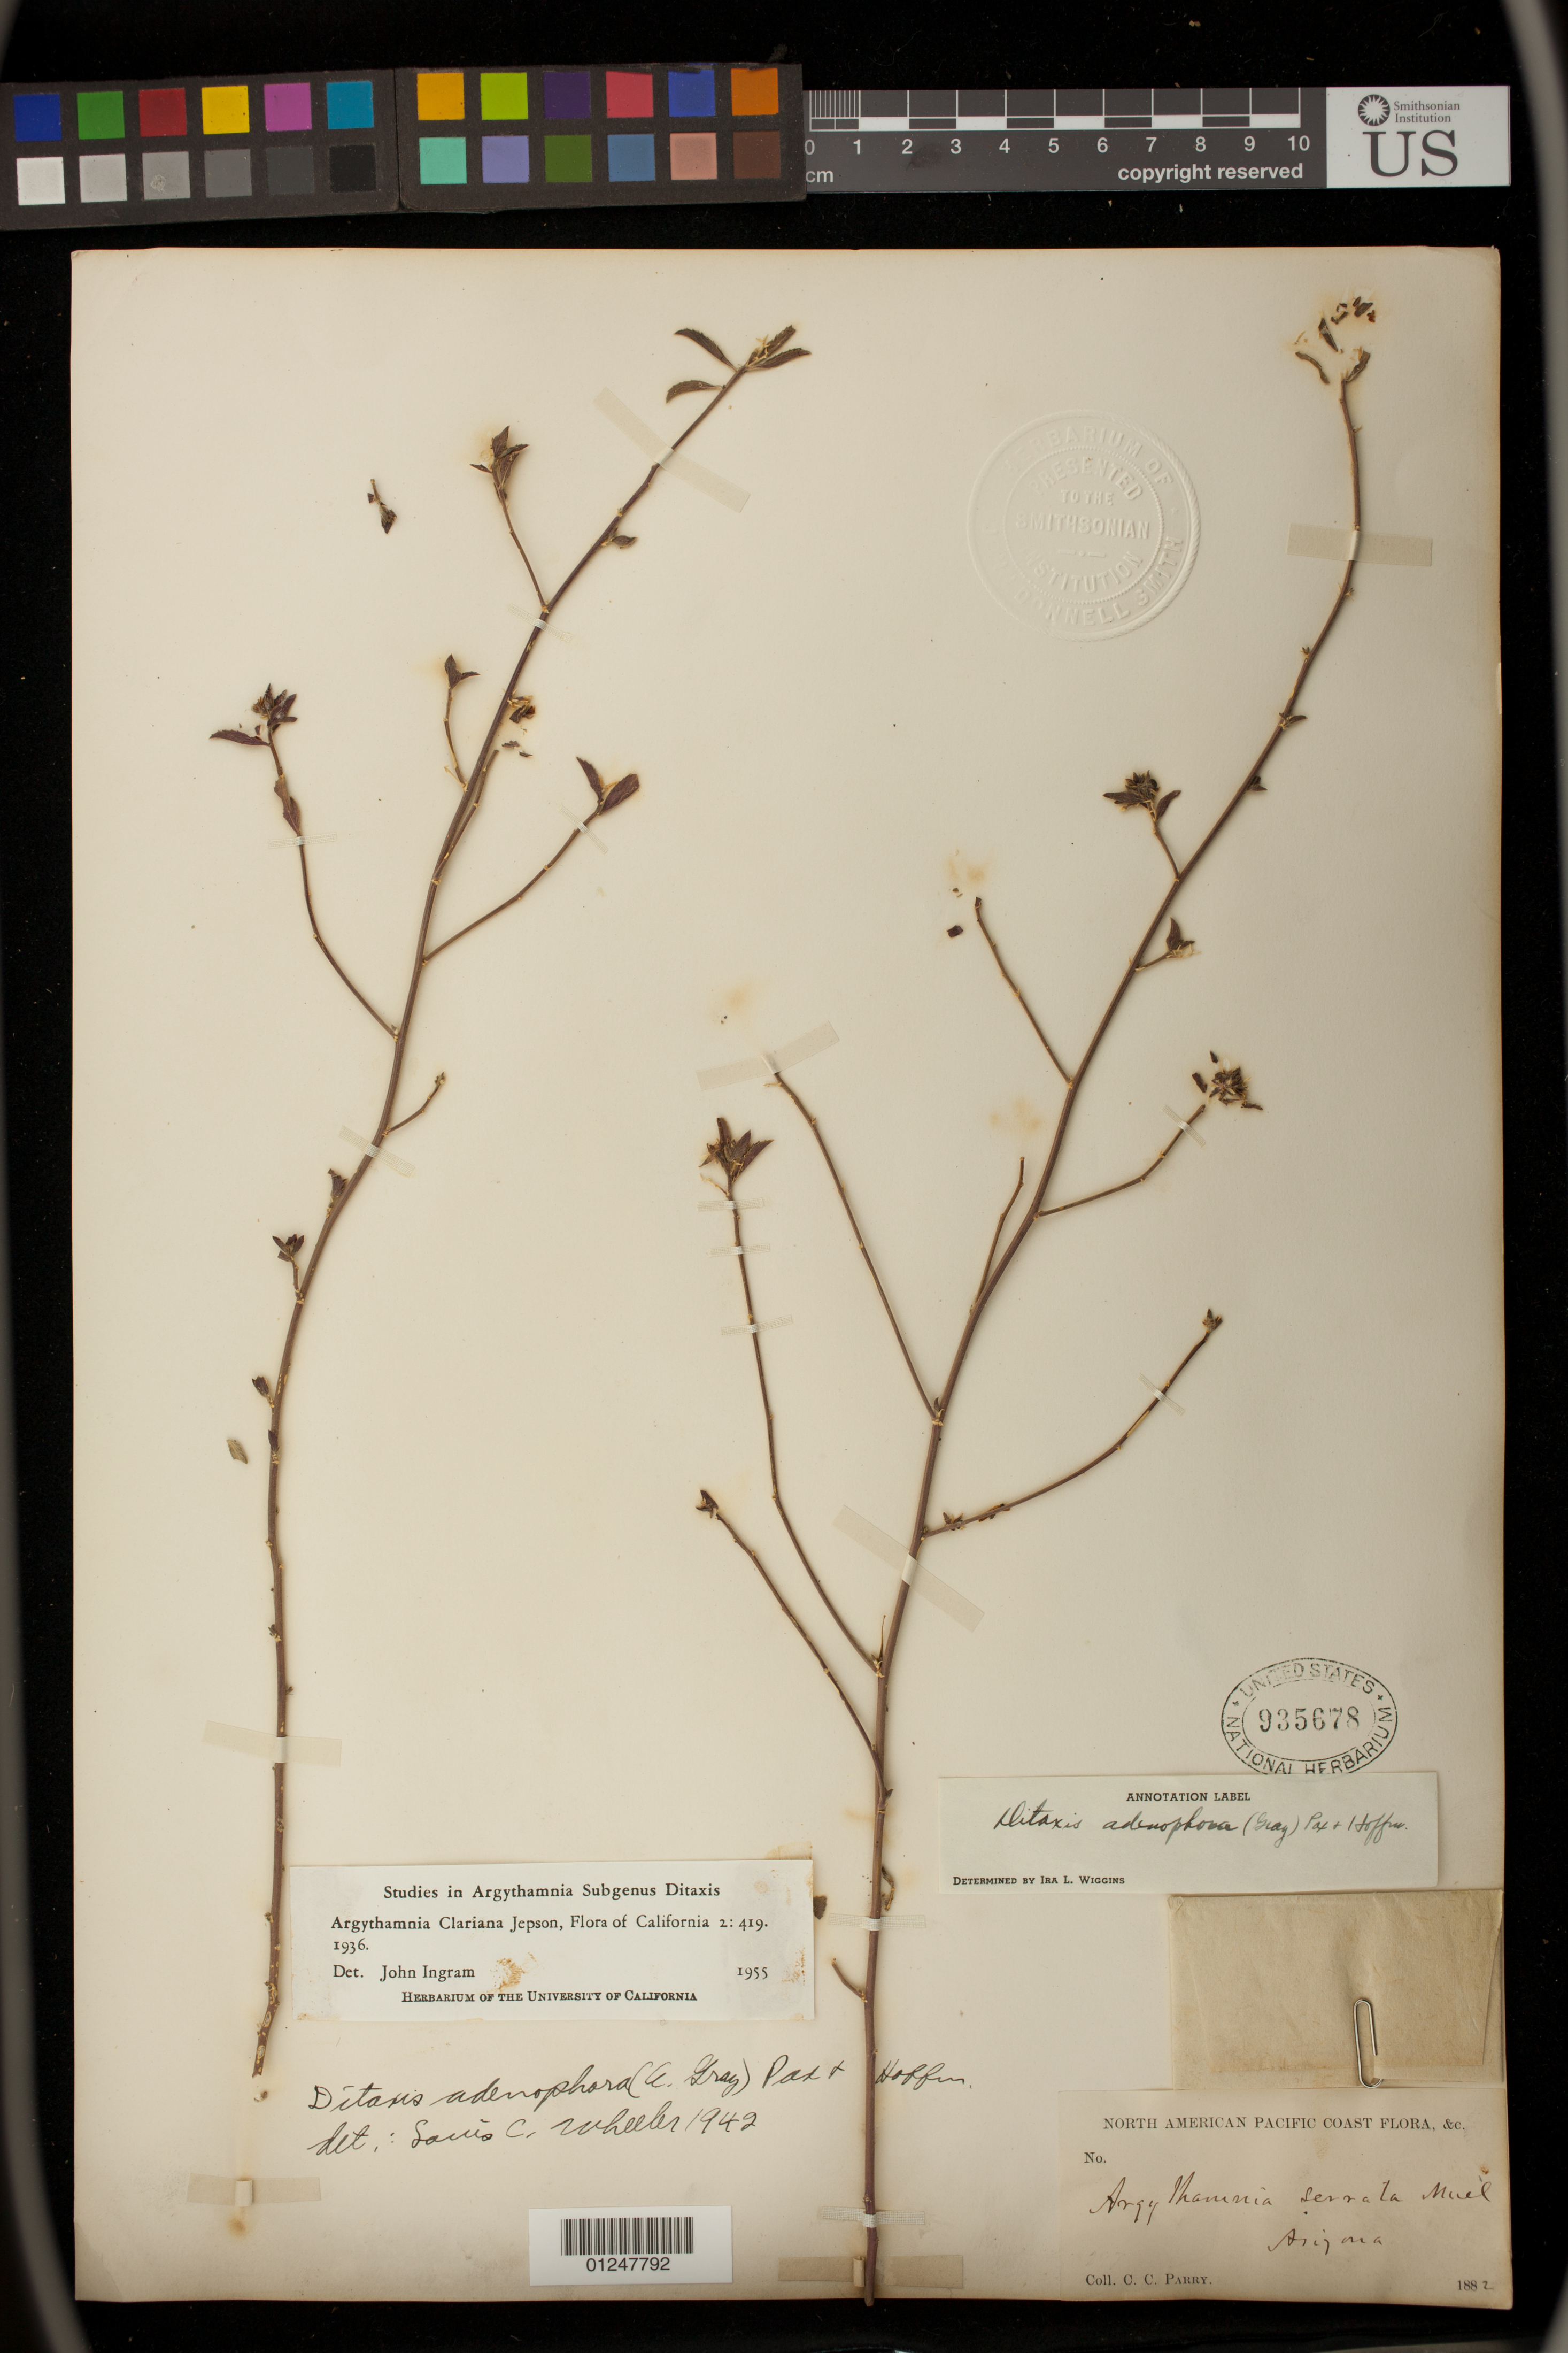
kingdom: Plantae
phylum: Tracheophyta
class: Magnoliopsida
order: Malpighiales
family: Euphorbiaceae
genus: Argythamnia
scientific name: Argythamnia claryana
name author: Jeps.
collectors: C. C. Parry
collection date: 1882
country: United States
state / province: Arizona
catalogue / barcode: US 935678